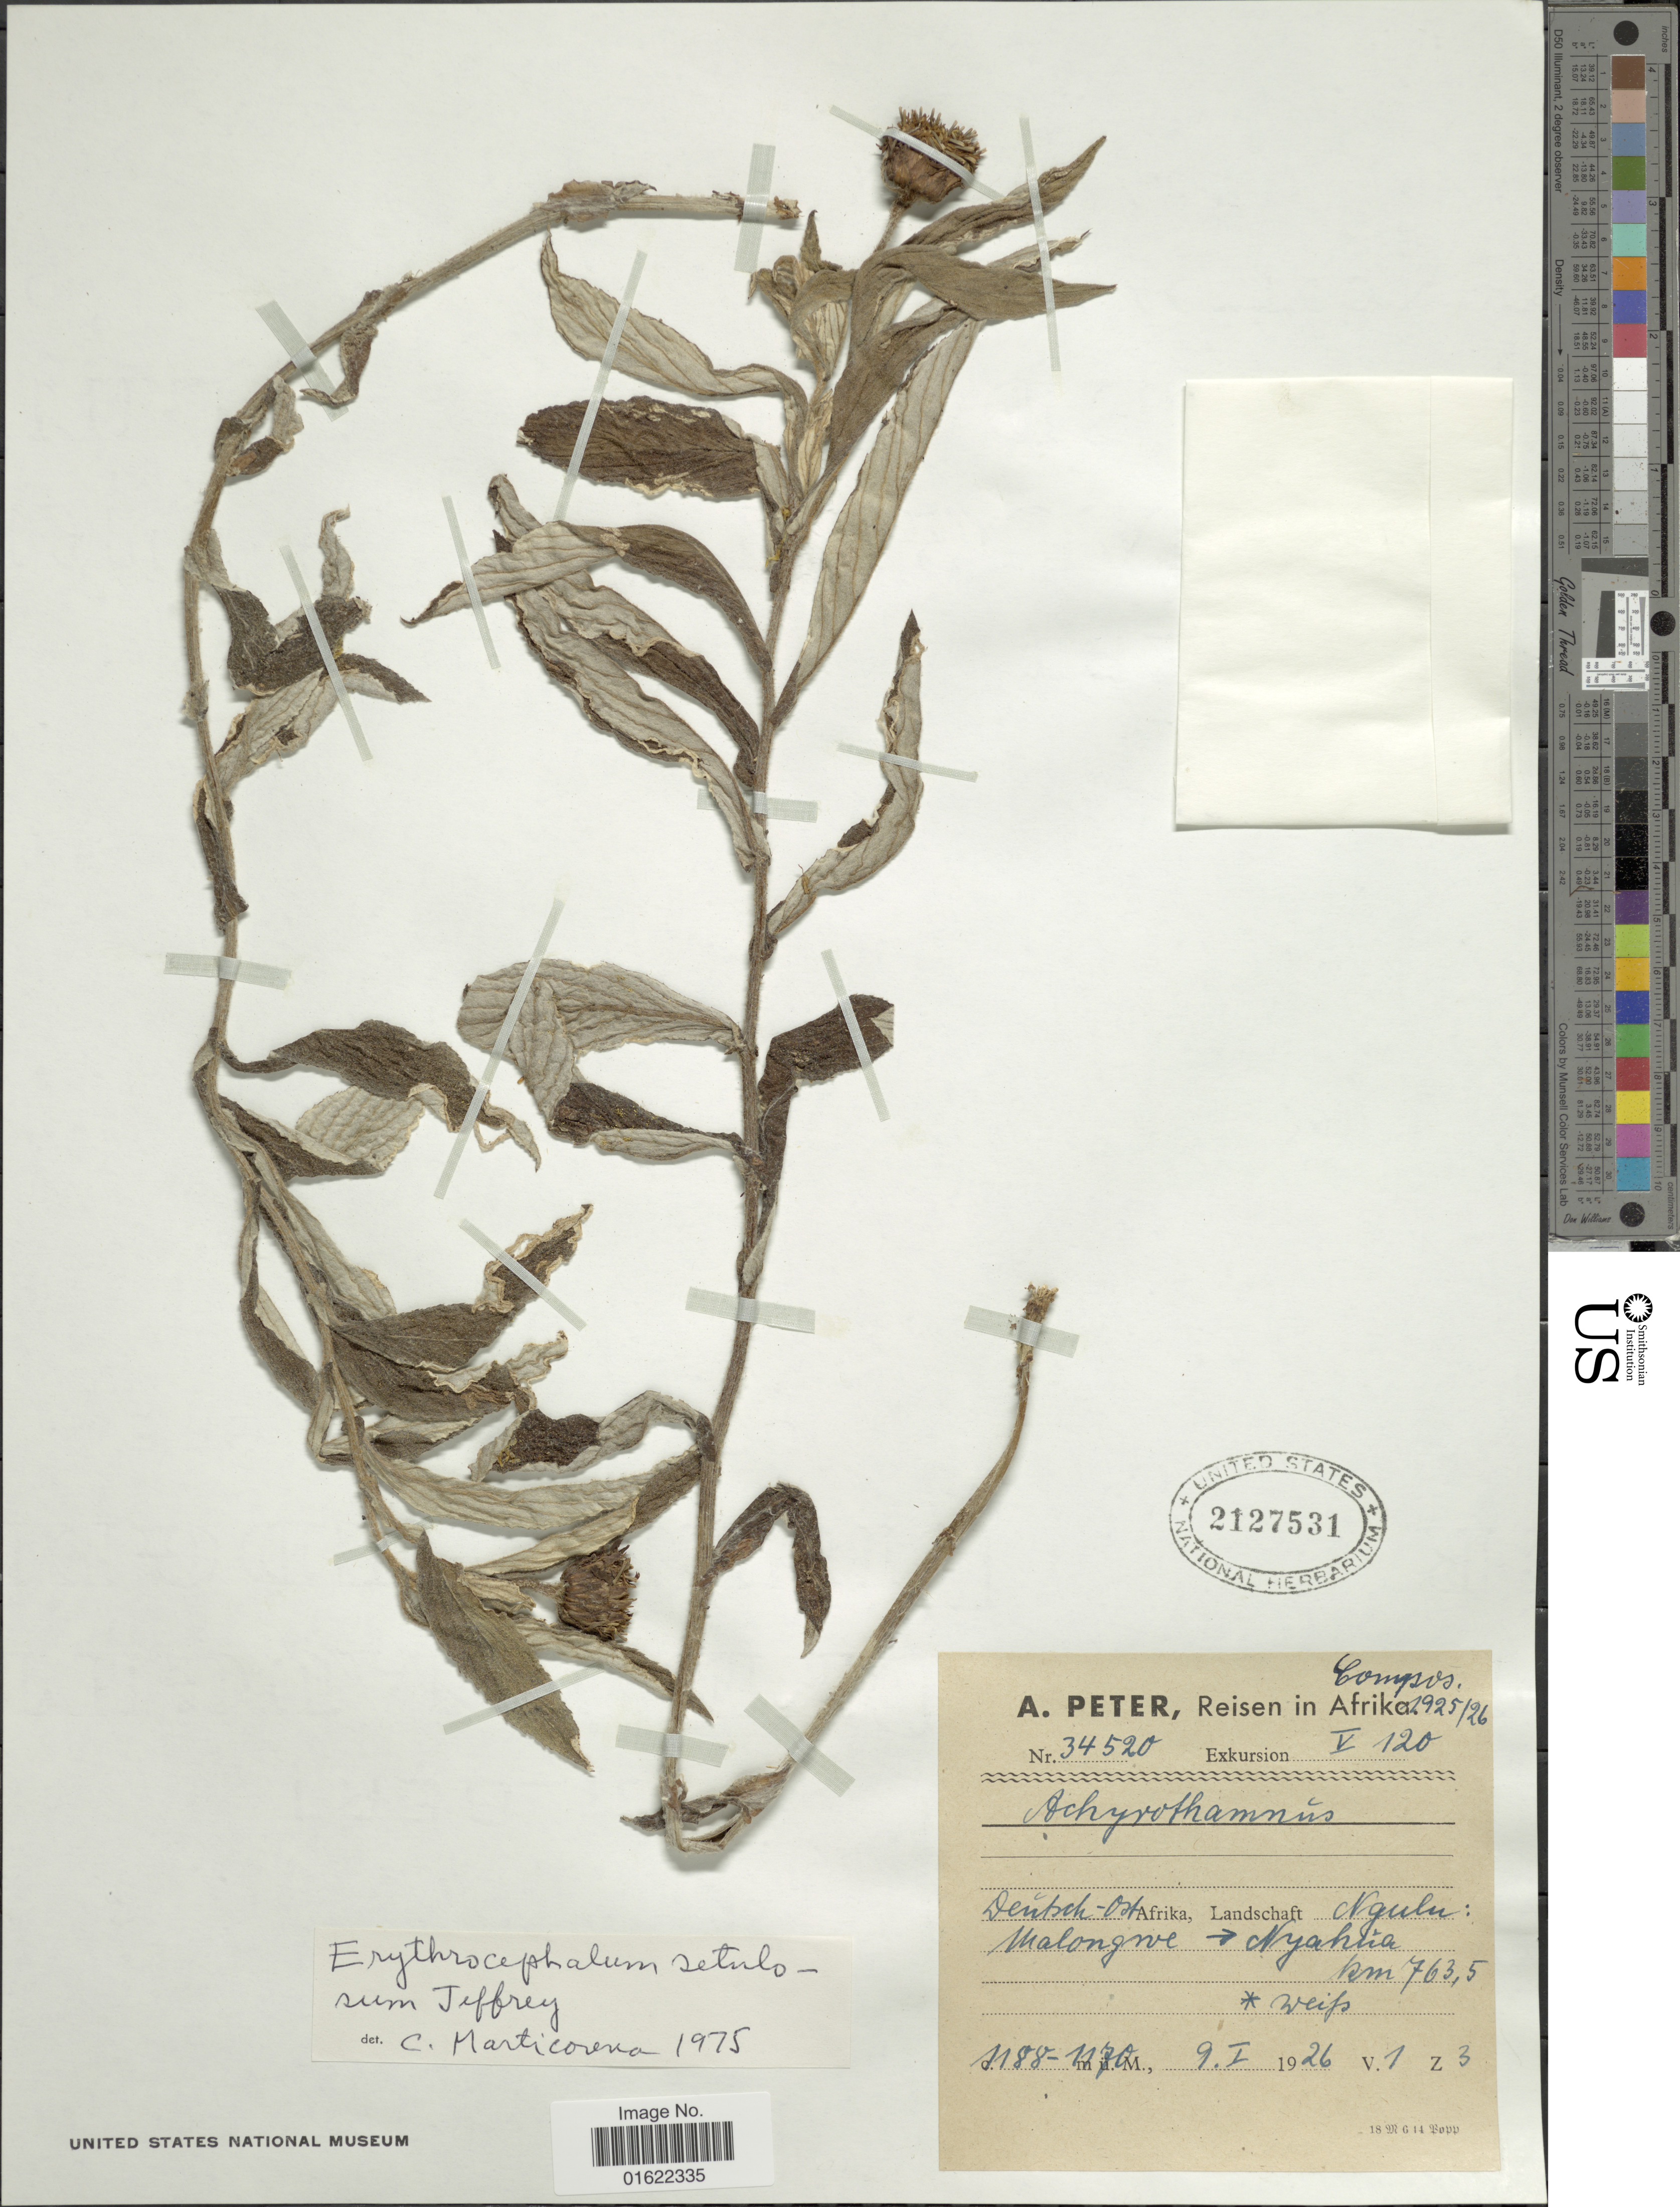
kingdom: Plantae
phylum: Tracheophyta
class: Magnoliopsida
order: Asterales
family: Asteraceae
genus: Erythrocephalum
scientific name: Erythrocephalum setulosum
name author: C. Jeffrey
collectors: A. Peter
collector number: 34520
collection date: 1926-01-09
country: Tanzania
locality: Dentsch-Ost Afika, Landschaft Ngulu: Malongove - Nyahua, km 763,5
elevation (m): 1188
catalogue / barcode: US 2127531